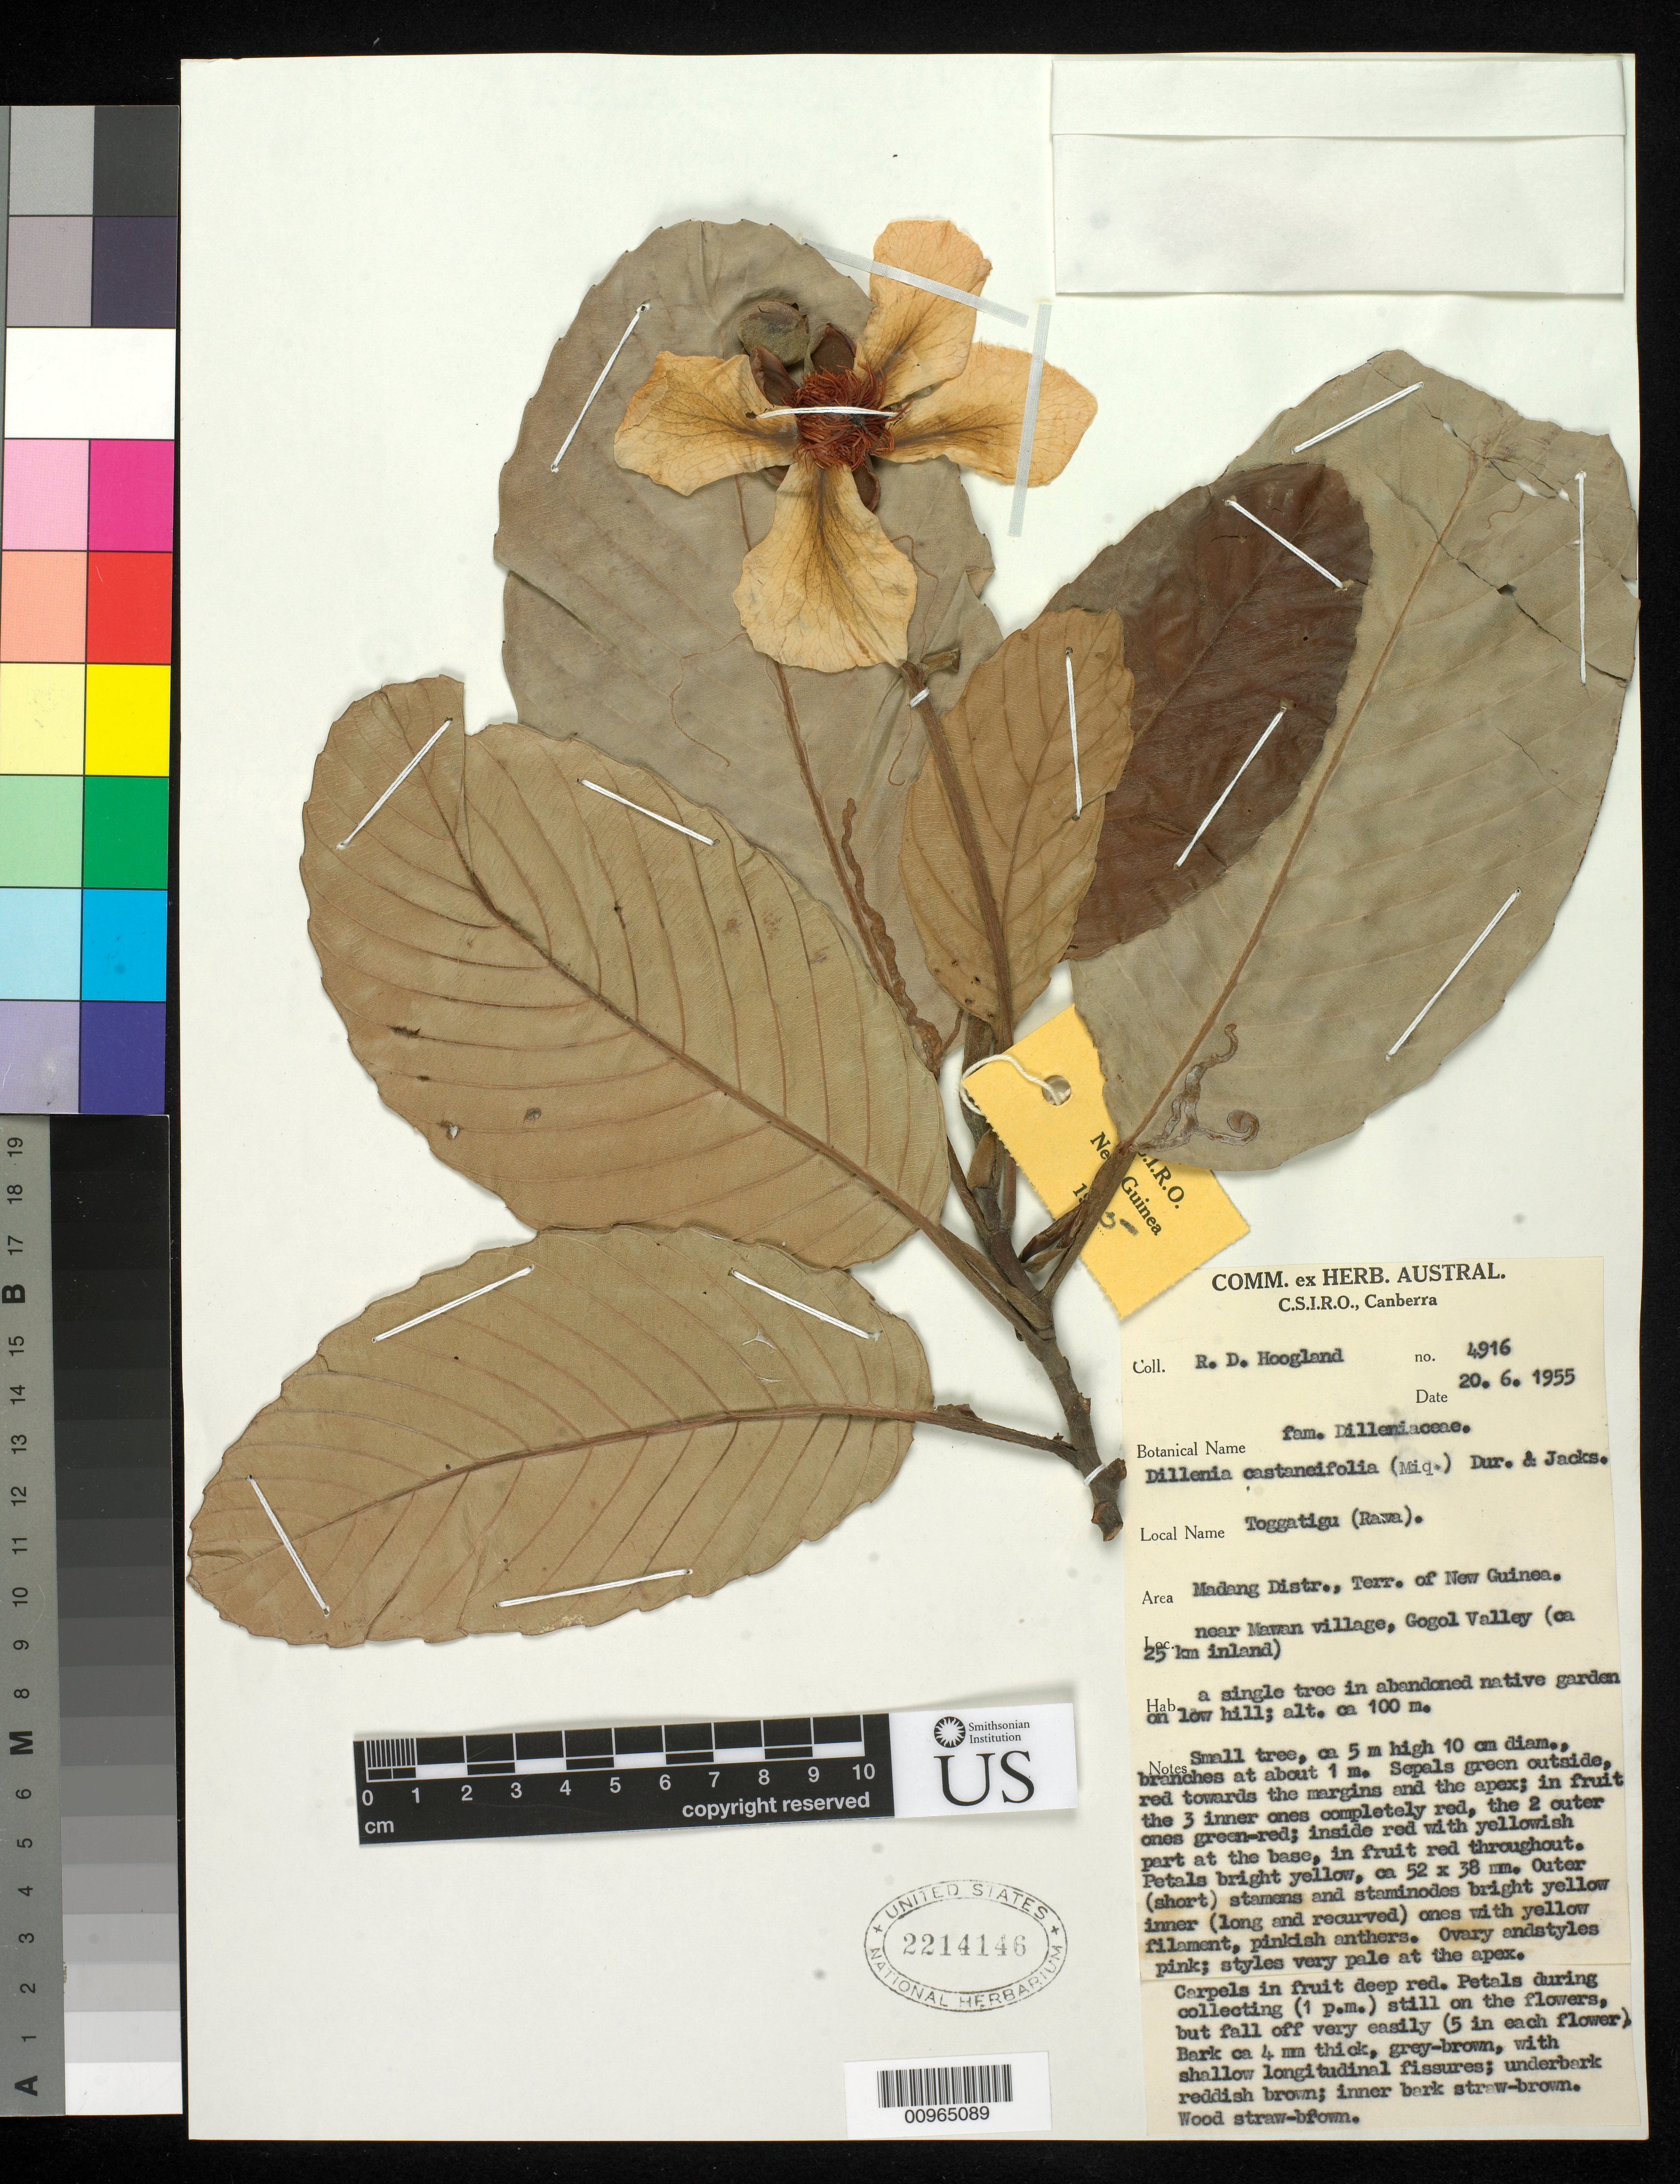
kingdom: Plantae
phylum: Tracheophyta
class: Magnoliopsida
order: Dilleniales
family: Dilleniaceae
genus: Dillenia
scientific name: Dillenia castaneifolia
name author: Martelli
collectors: R. D. Hoogland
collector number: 4916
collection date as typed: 20 Jun 1955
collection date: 1955-06-20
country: Papua New Guinea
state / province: Madang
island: New Guinea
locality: Near Mawan village, Gogol Valley (ca 25 km inland)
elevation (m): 100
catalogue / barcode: US 2214146